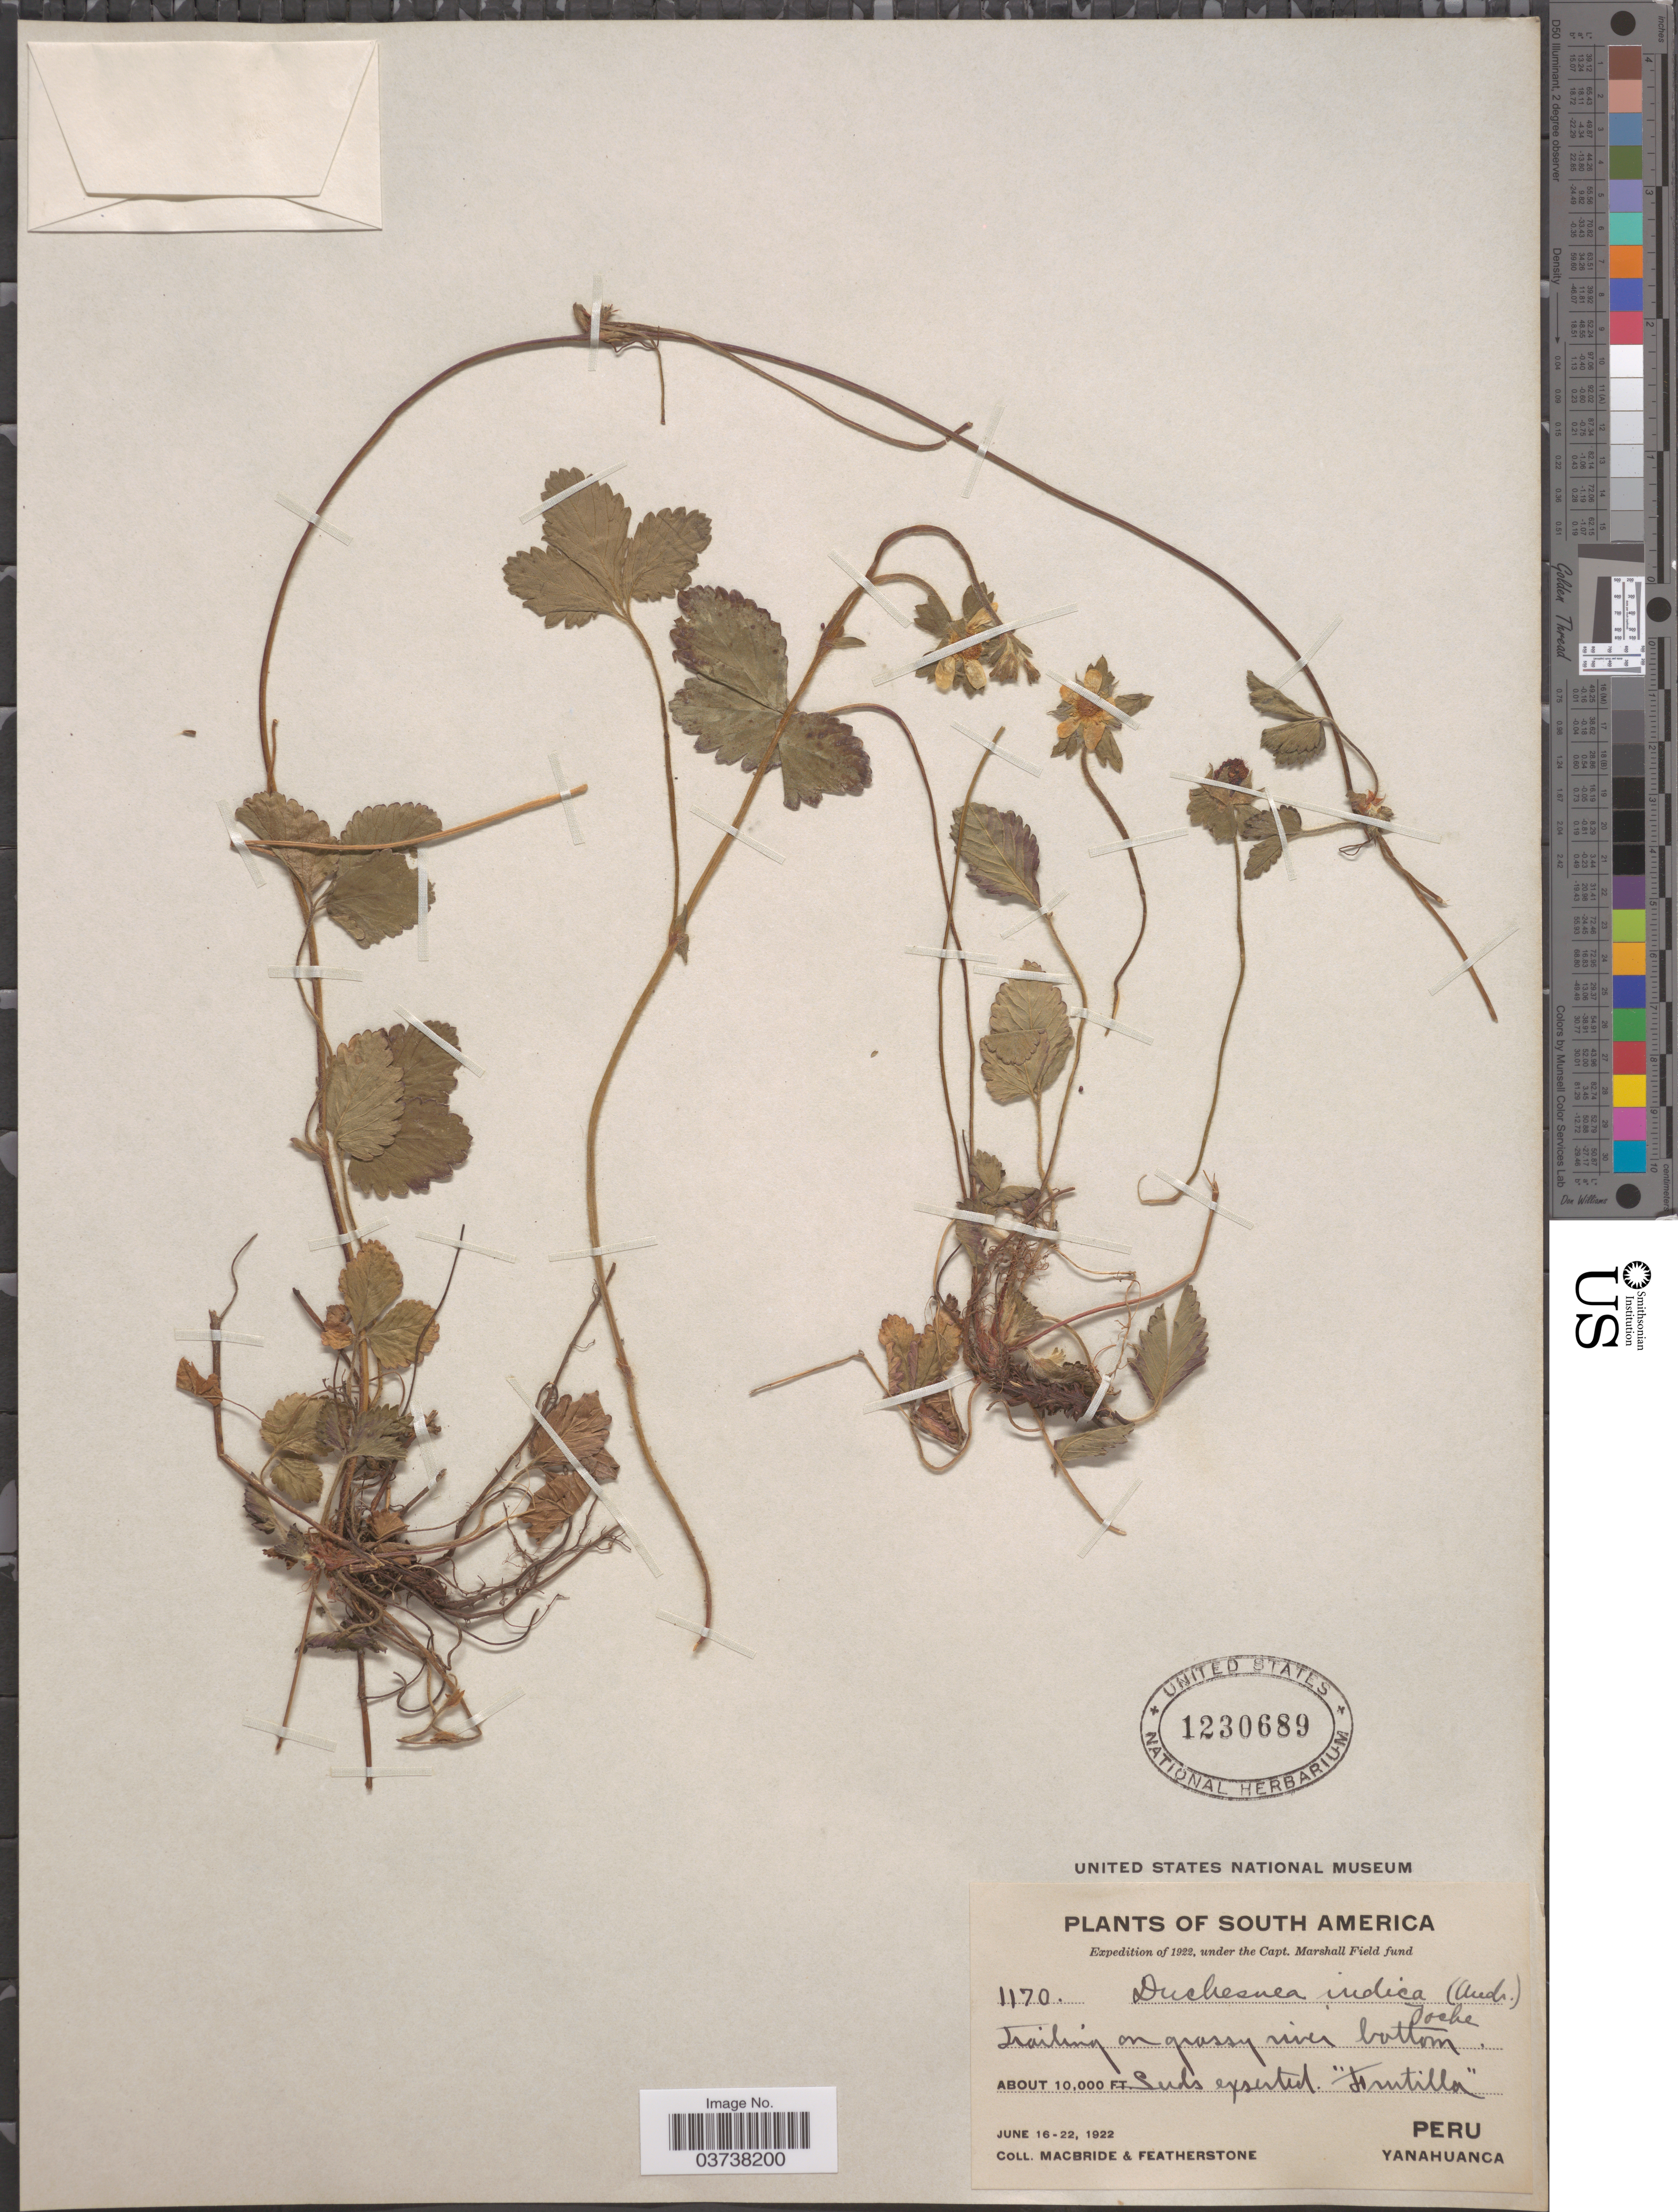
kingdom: Plantae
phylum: Tracheophyta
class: Magnoliopsida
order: Rosales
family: Rosaceae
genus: Potentilla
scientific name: Potentilla indica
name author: (Andrews) Th. Wolf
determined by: Strong, Mark T., (BOT), Smithsonian Institution - National Museum of Natural History (UNITED STATES)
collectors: Macbride, -- & -. Featherstone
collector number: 1170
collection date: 1922-06-16/1922-06-22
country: Peru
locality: Yanahuanca.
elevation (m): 3048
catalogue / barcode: US 1230689